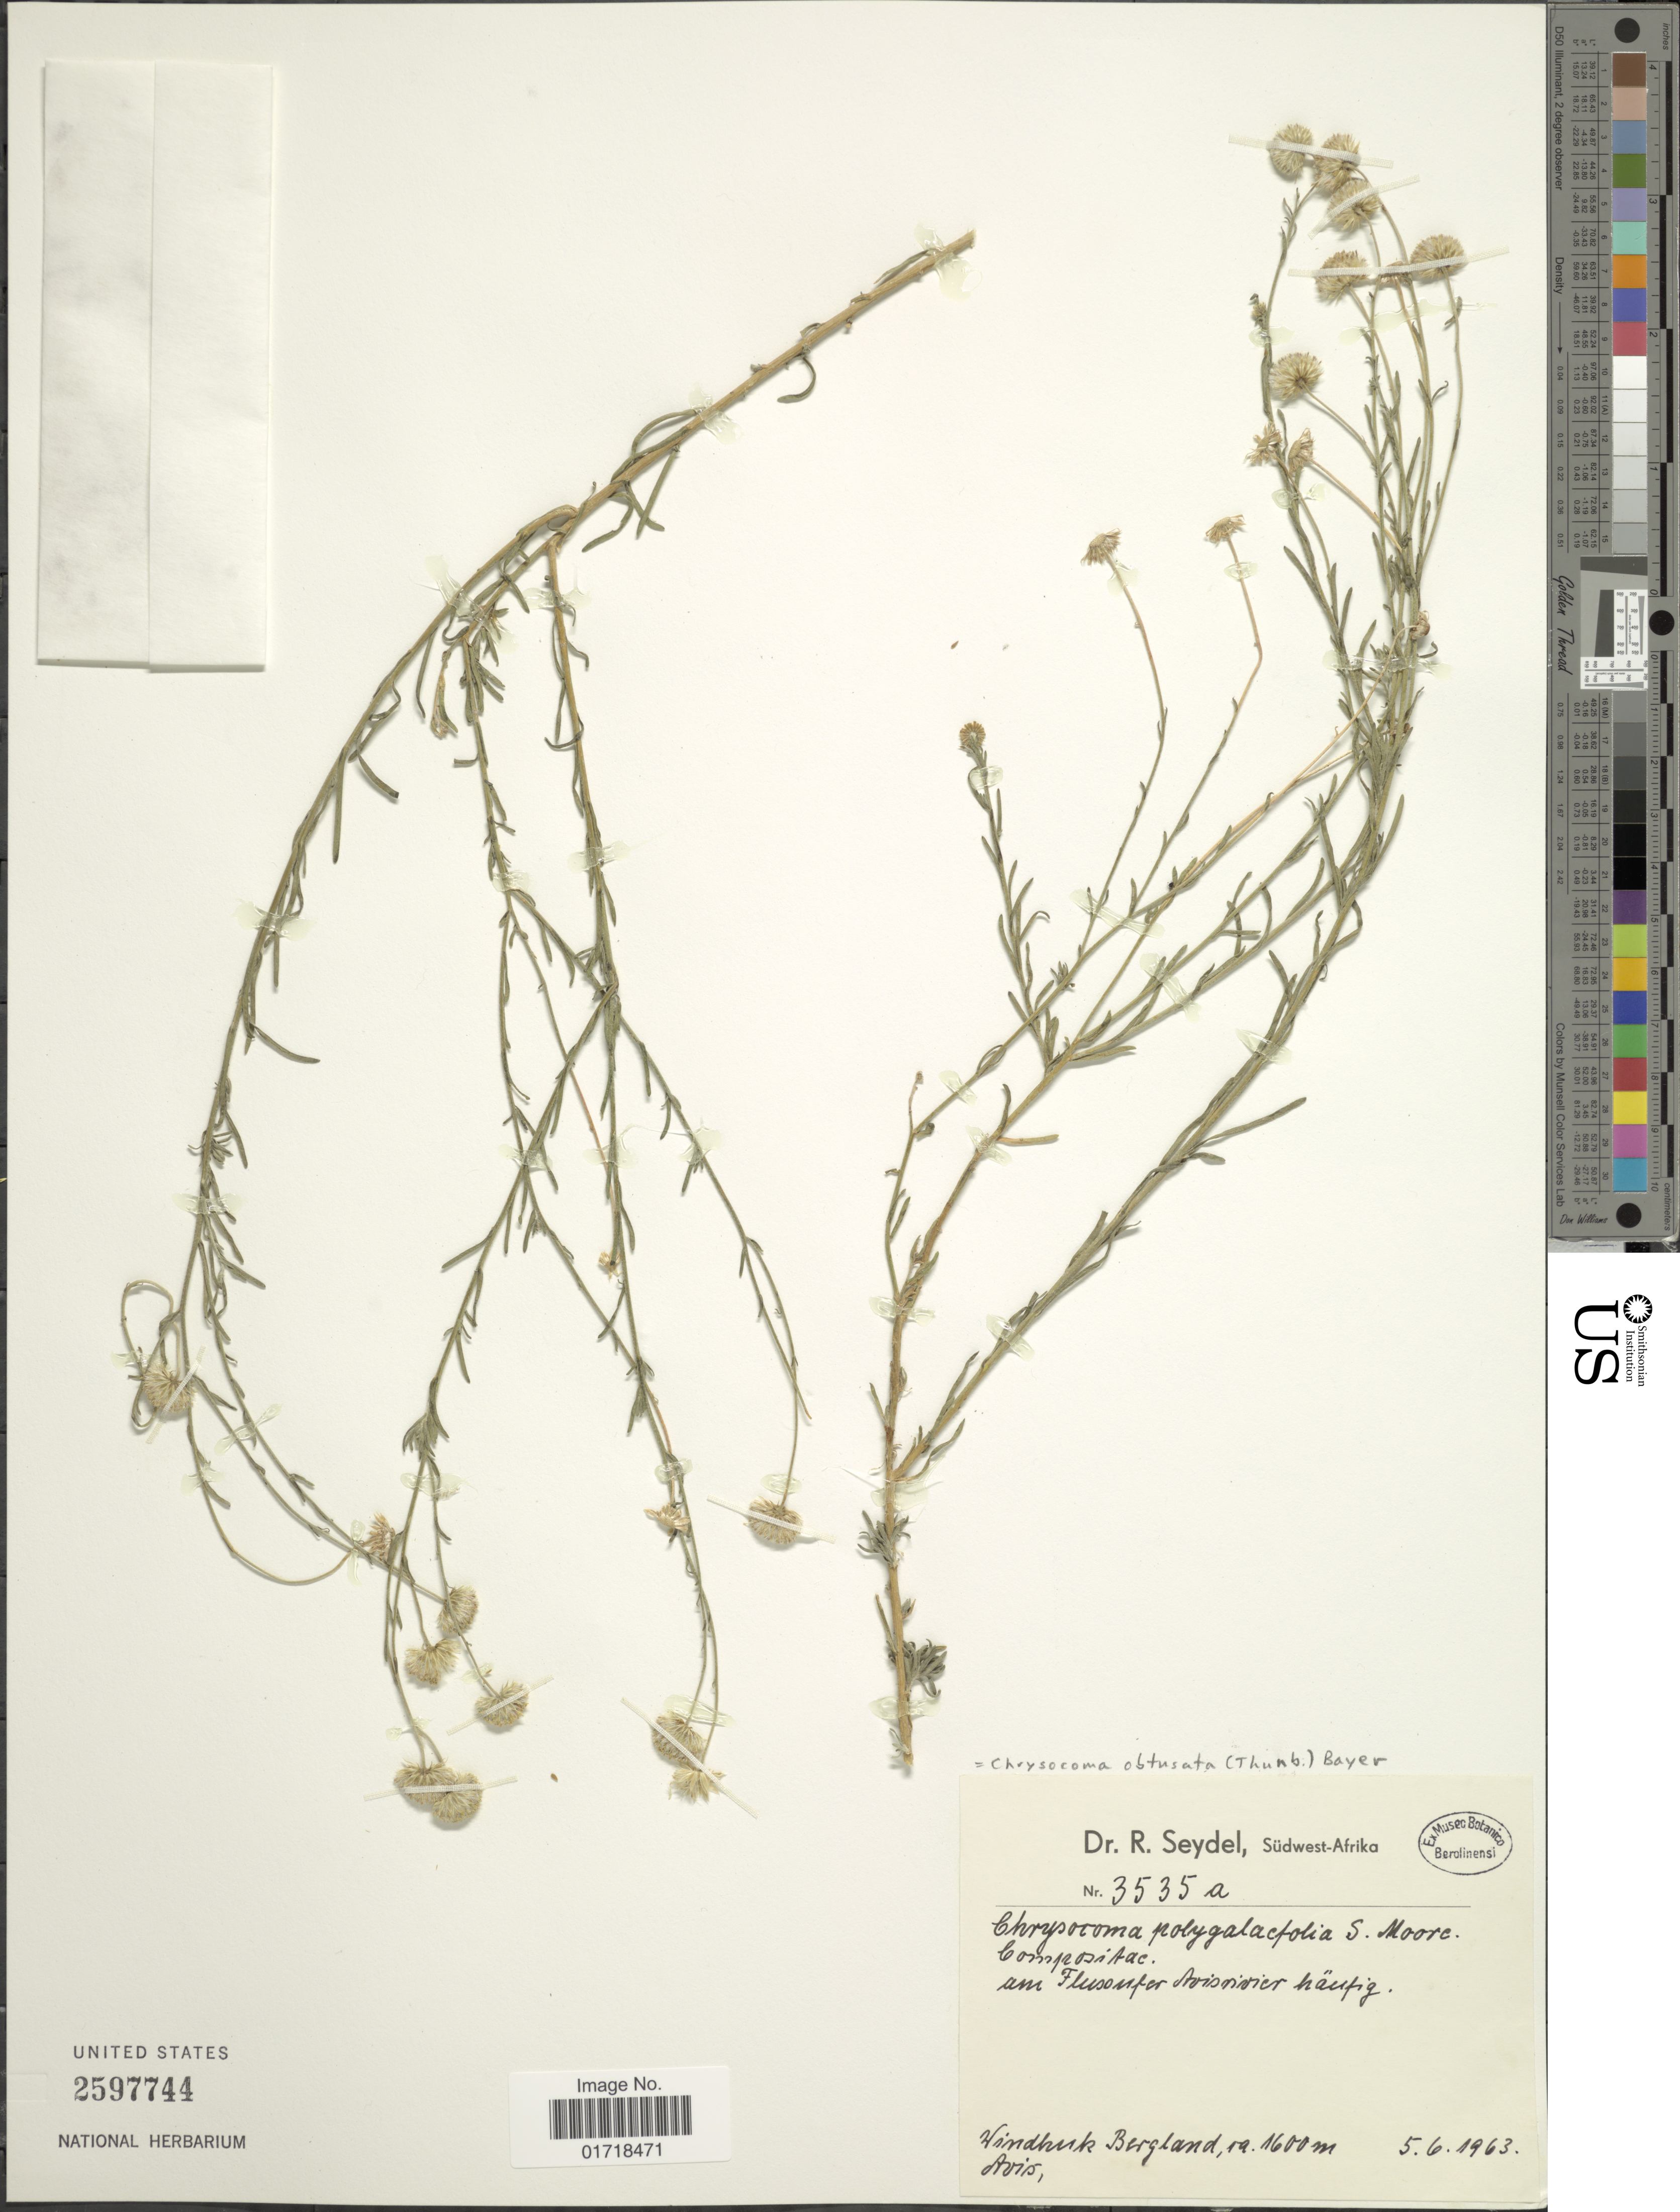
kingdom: Plantae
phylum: Tracheophyta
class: Magnoliopsida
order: Asterales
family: Asteraceae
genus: Chrysocoma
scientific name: Chrysocoma obtusata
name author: (Thunb.) Ehr. Bayer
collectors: R. Seydel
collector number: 3535 a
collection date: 1963-06-05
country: Namibia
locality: Sudwest - Afrika, Windhoek, Bergland.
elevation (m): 1600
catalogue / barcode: US 2597744